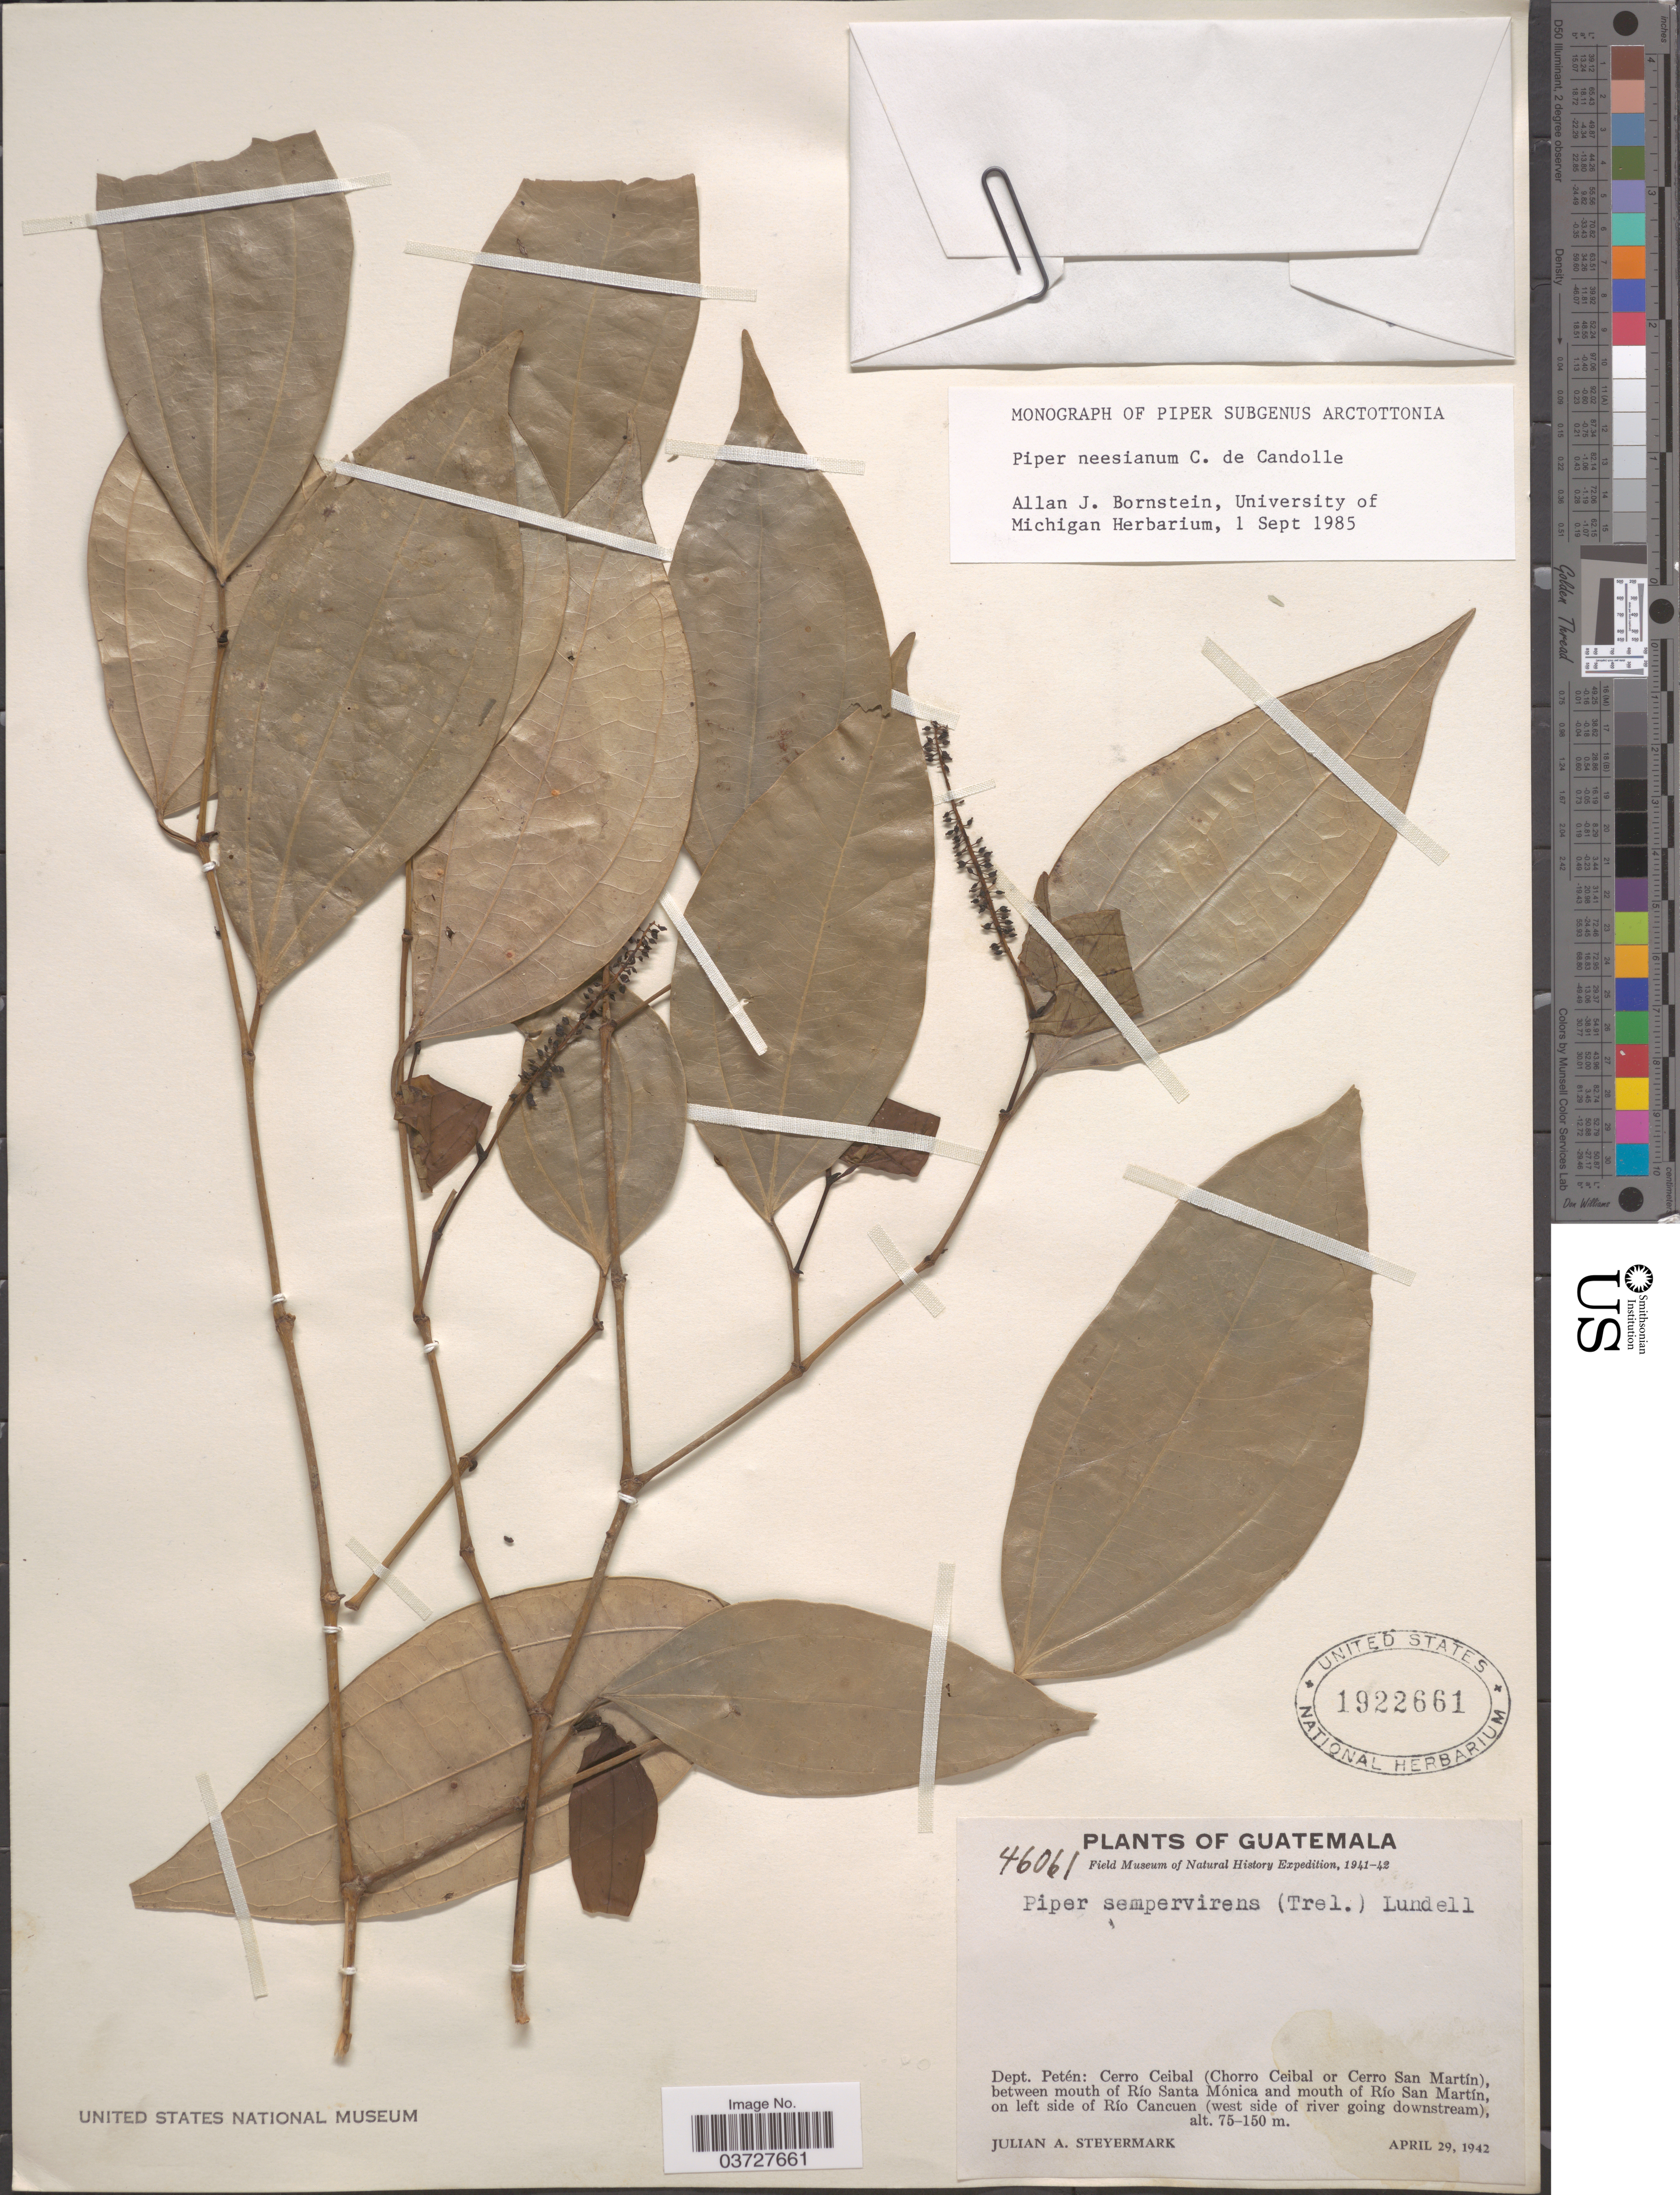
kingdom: Plantae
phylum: Tracheophyta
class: Magnoliopsida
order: Piperales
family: Piperaceae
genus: Piper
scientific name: Piper neesianum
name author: C. DC.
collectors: J. Steyermark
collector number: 46061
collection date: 1942-04-29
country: Guatemala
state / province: El Peten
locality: Dept. Petén: Cerro Ceibal (Chorro Ceibal or Cerro San Martín), between mouth of Río Santa Mónica and mouth of Río San Martín, on left side of Río Cancuen (west side of river going downstream).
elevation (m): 75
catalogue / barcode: US 1922661